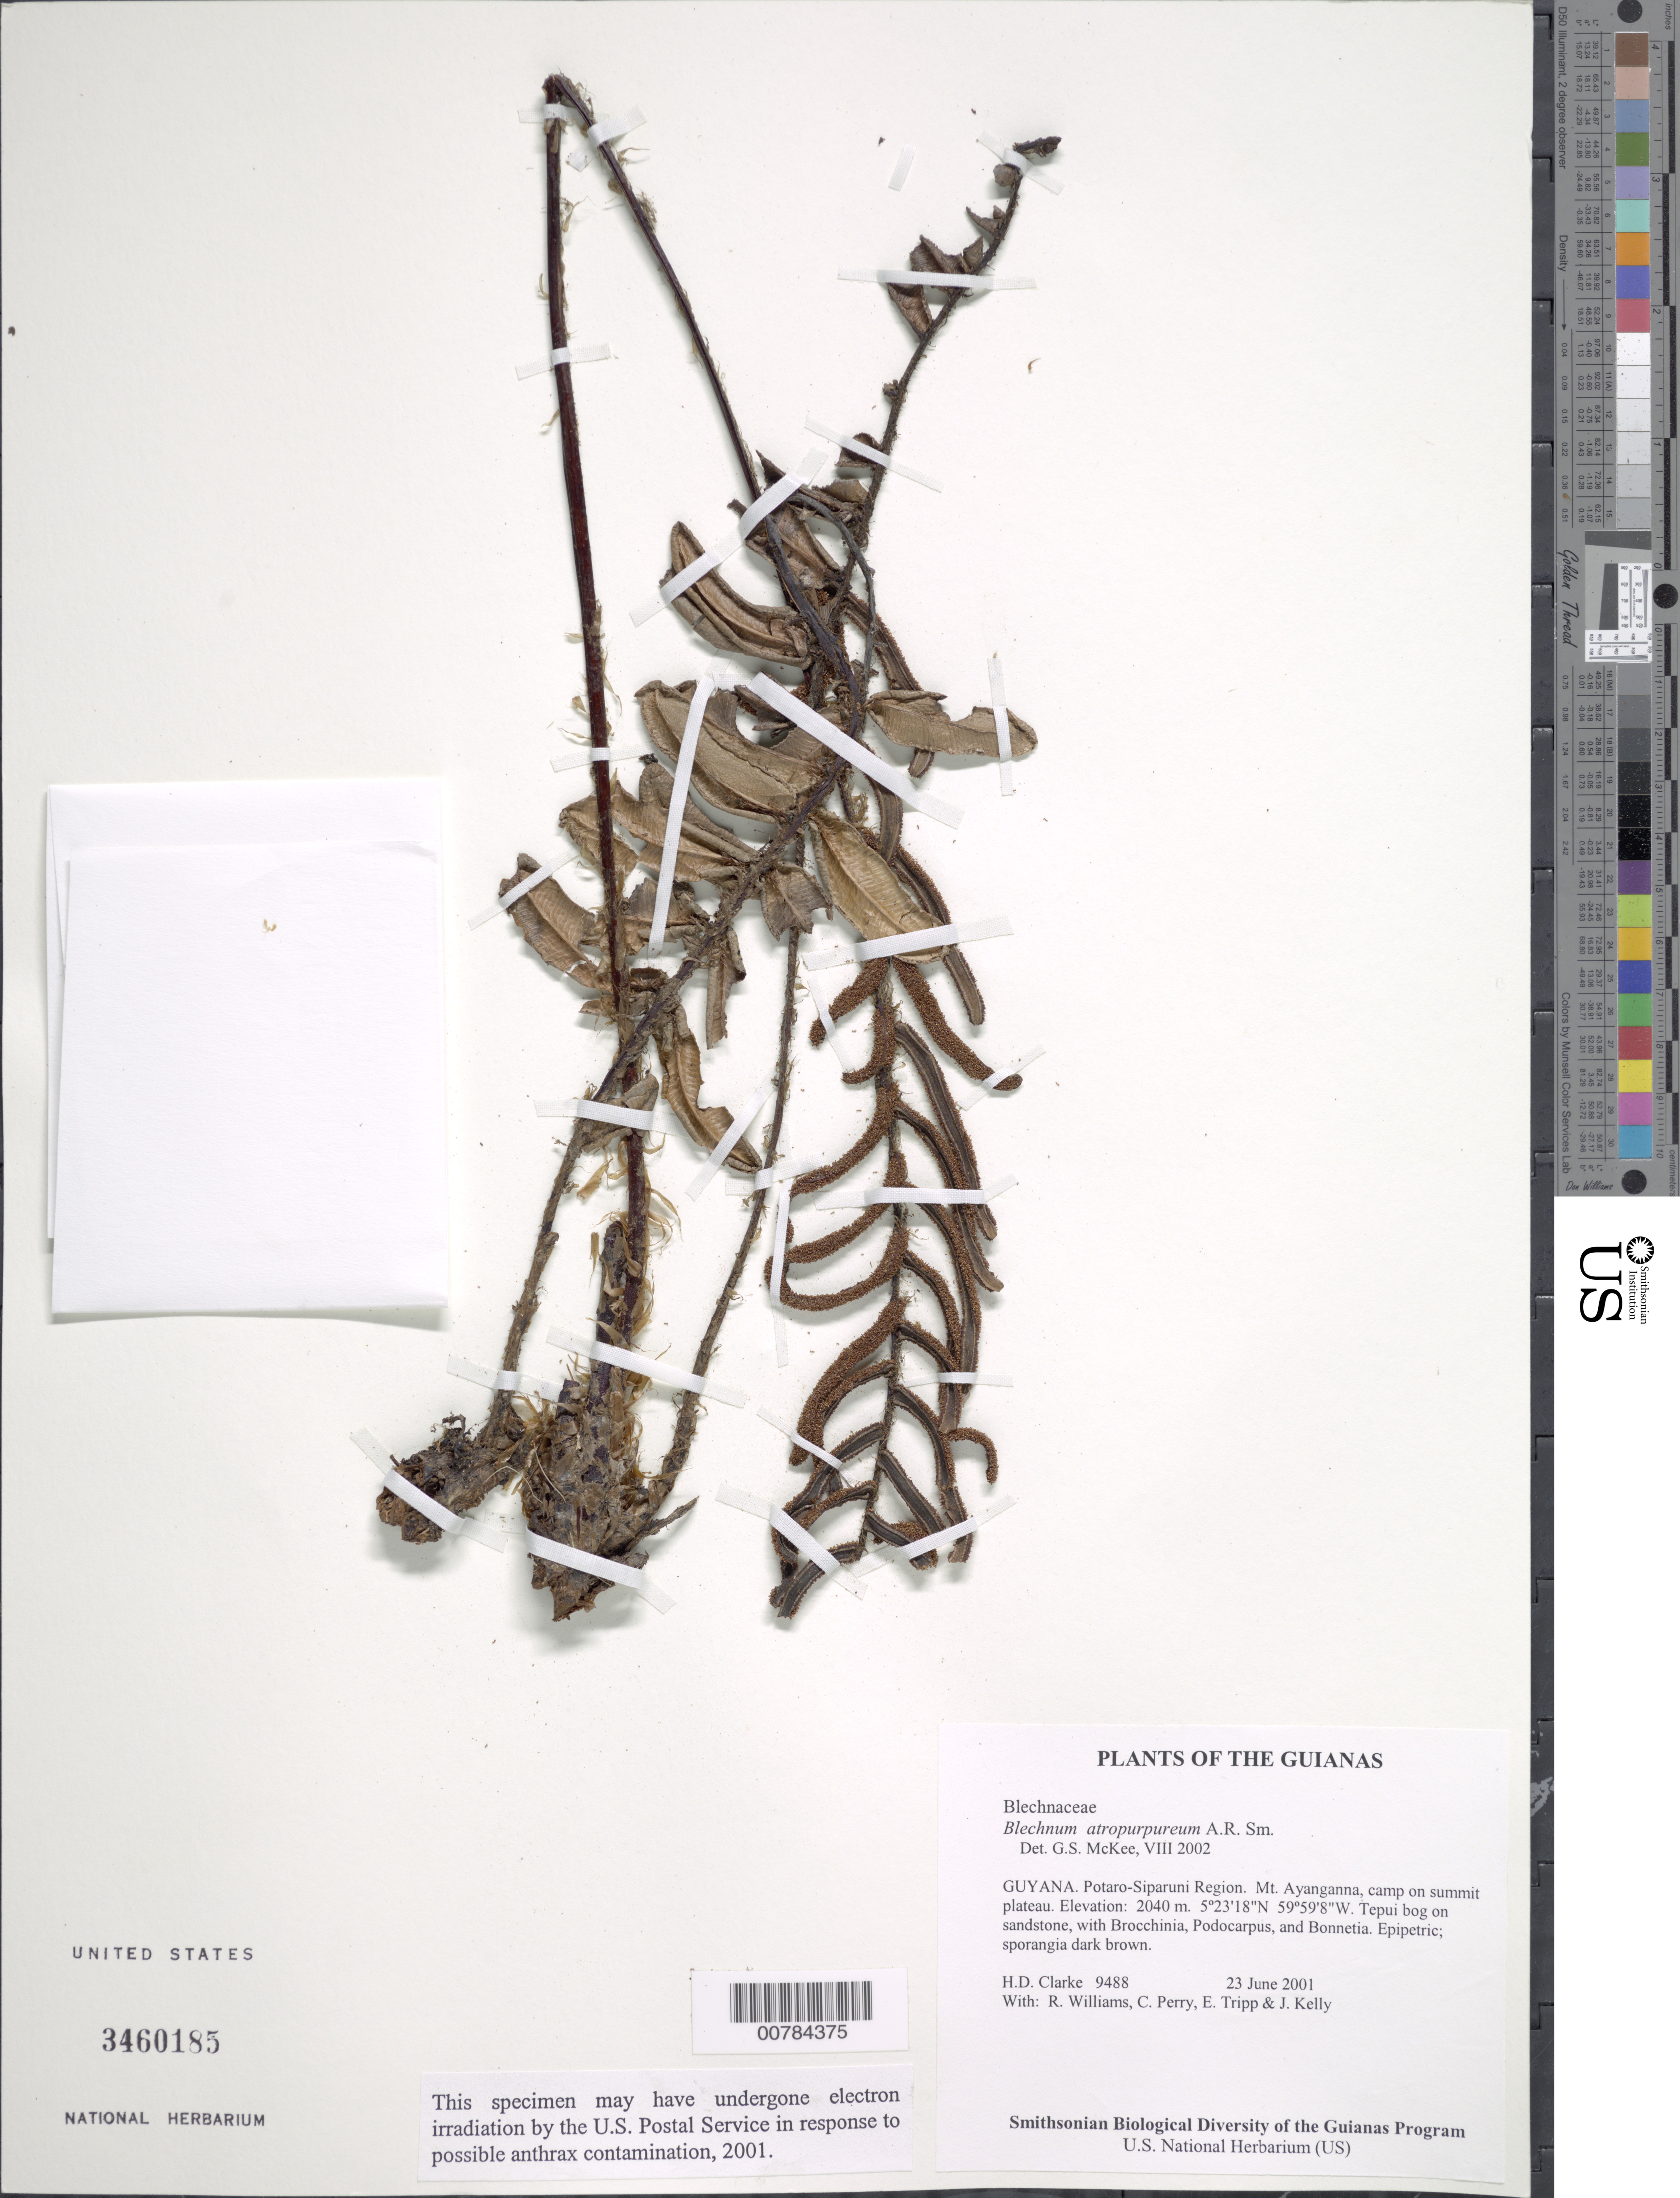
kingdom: Plantae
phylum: Tracheophyta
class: Polypodiopsida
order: Polypodiales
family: Blechnaceae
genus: Blechnum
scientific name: Blechnum atropurpureum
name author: A.R. Sm.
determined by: McKee, G. S., (US), NMNH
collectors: H. D. Clarke, R. Williams, C. Perry, E. Tripp & J. Kelly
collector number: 9488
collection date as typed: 23 June 2001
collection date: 2001-06-23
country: Guyana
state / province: Potaro-Siparuni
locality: Mt. Ayanganna, camp on summit plateau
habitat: Tepui bog on sandstone, with Brocchinia, Podocarpus, and Bonnetia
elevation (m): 2040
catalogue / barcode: US 3460185